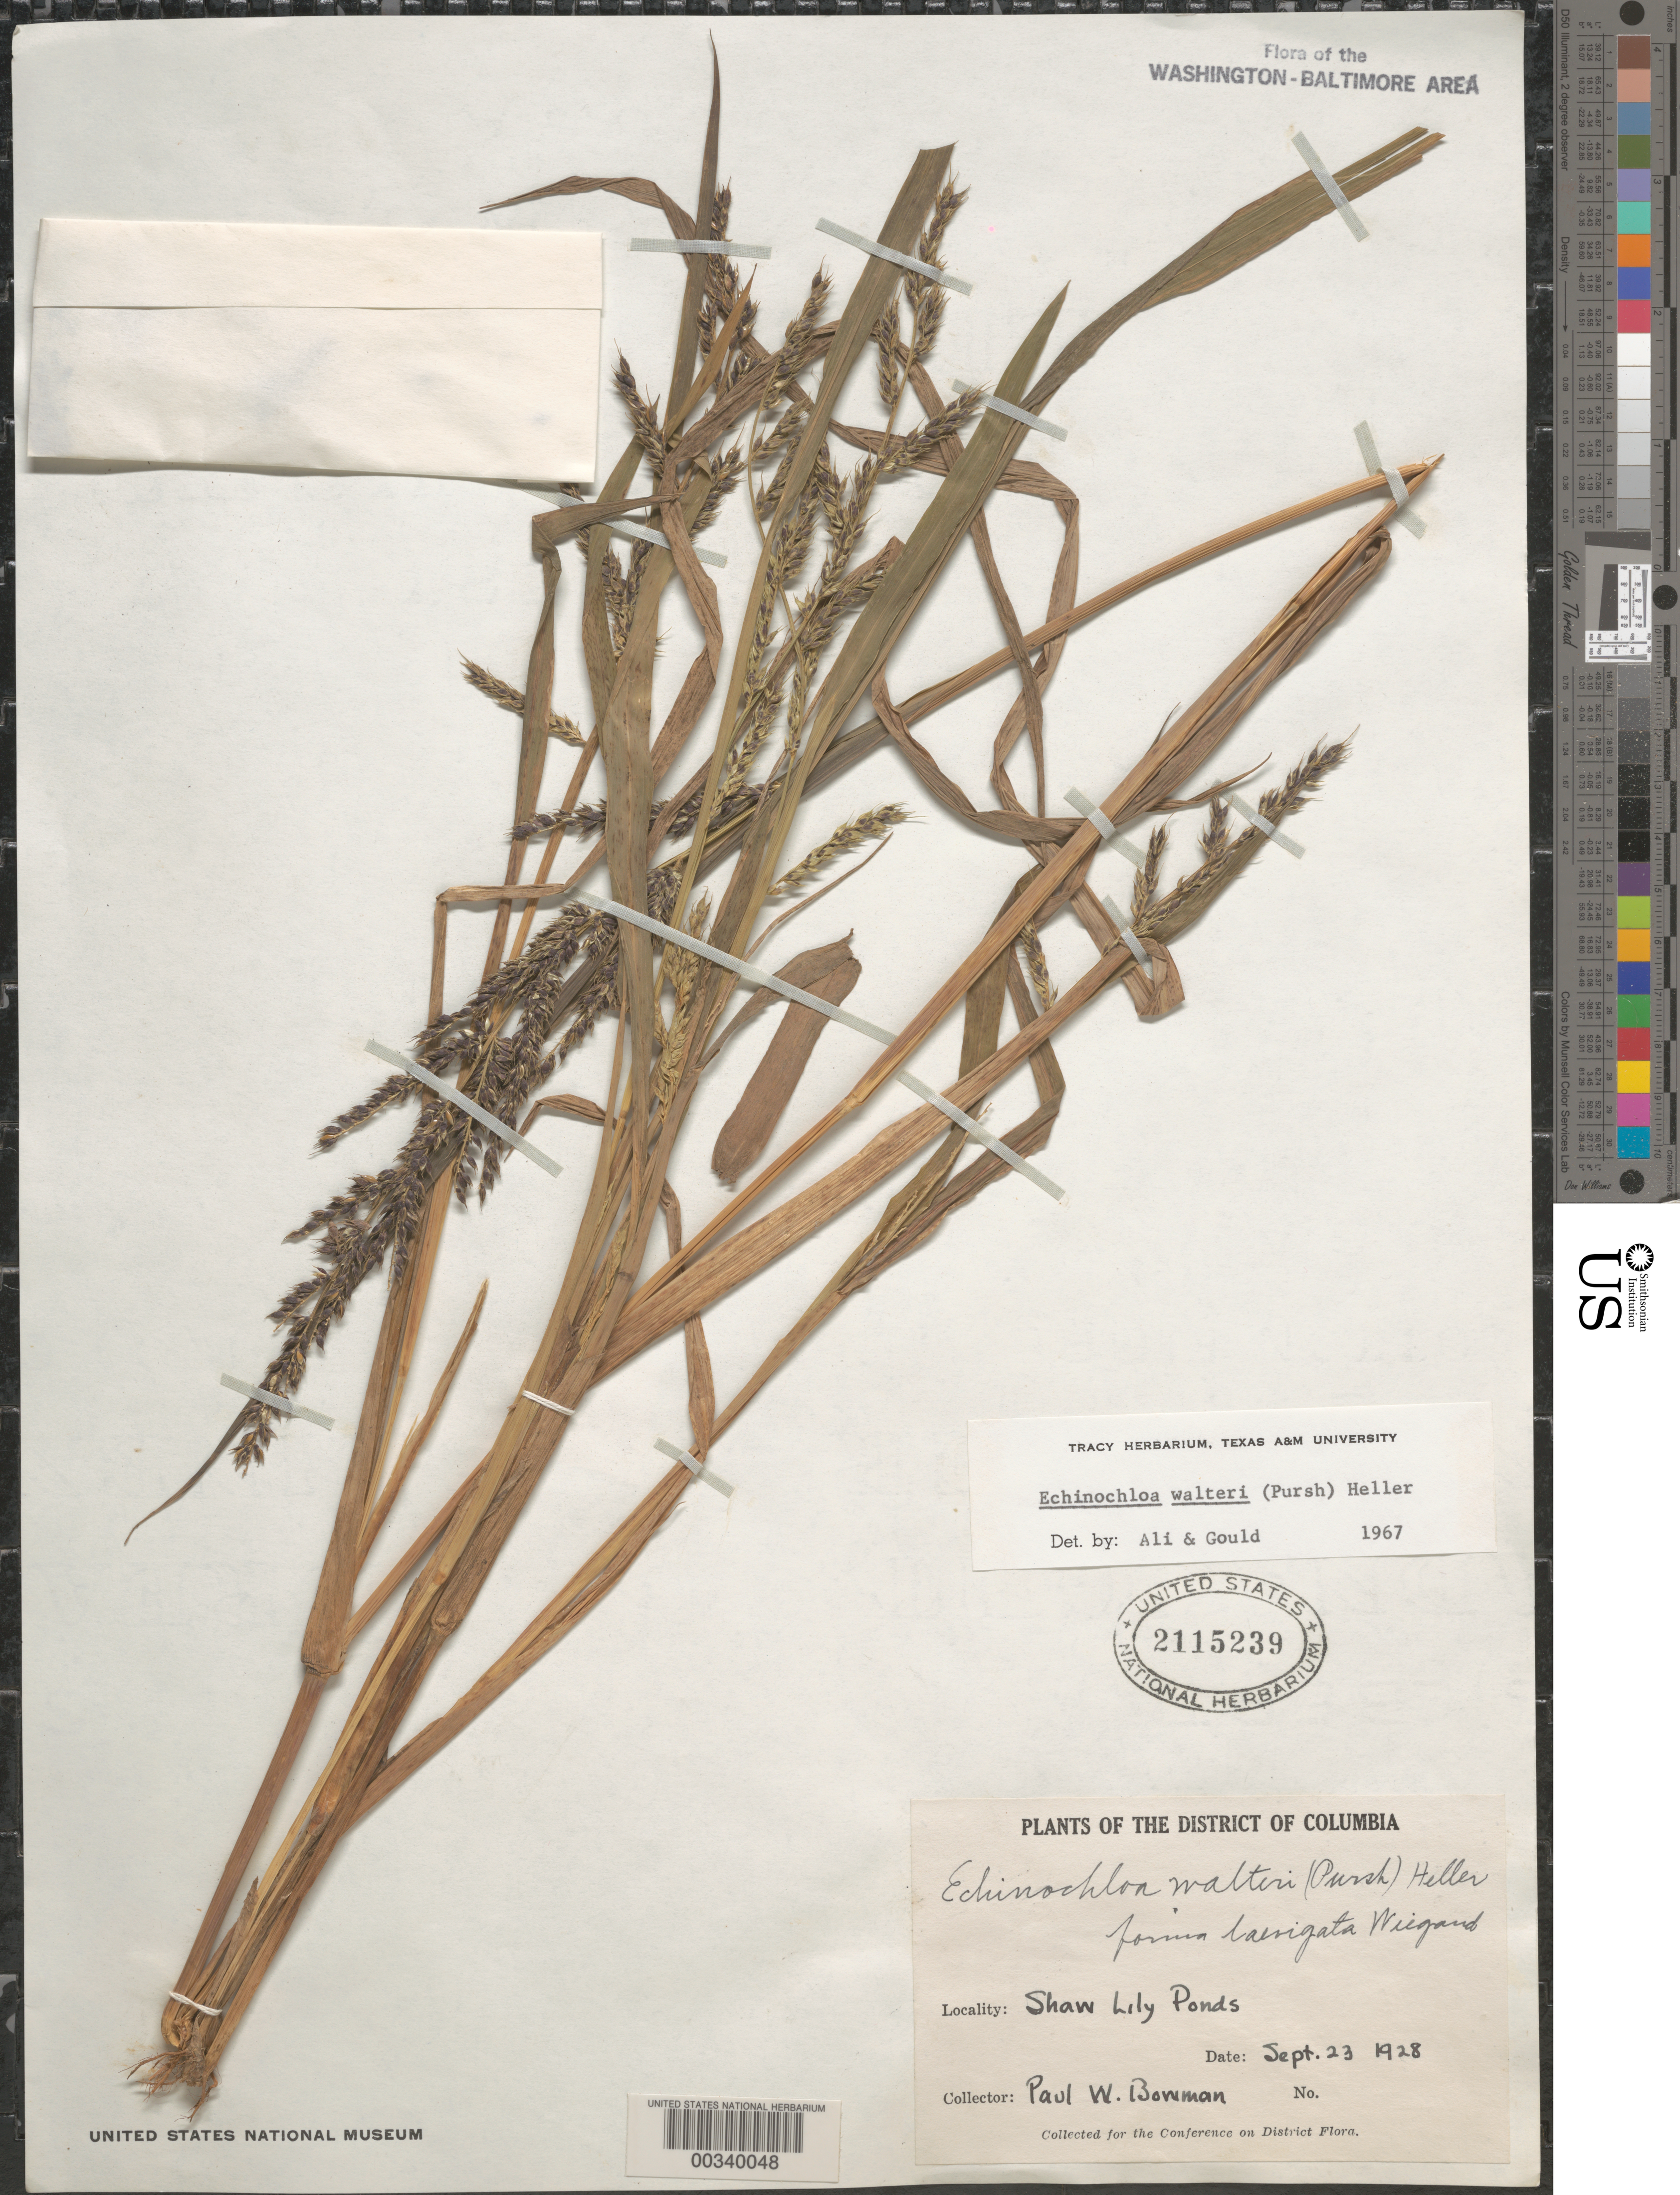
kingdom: Plantae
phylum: Tracheophyta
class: Liliopsida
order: Poales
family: Poaceae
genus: Echinochloa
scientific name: Echinochloa walteri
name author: (Pursh) A. Heller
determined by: Ali, M. A.; Gould, F. W.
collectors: P. Bowman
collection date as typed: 23 Sep 1928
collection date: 1928-09-23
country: United States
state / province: District of Columbia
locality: Shaw Lily Ponds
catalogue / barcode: US 2115239